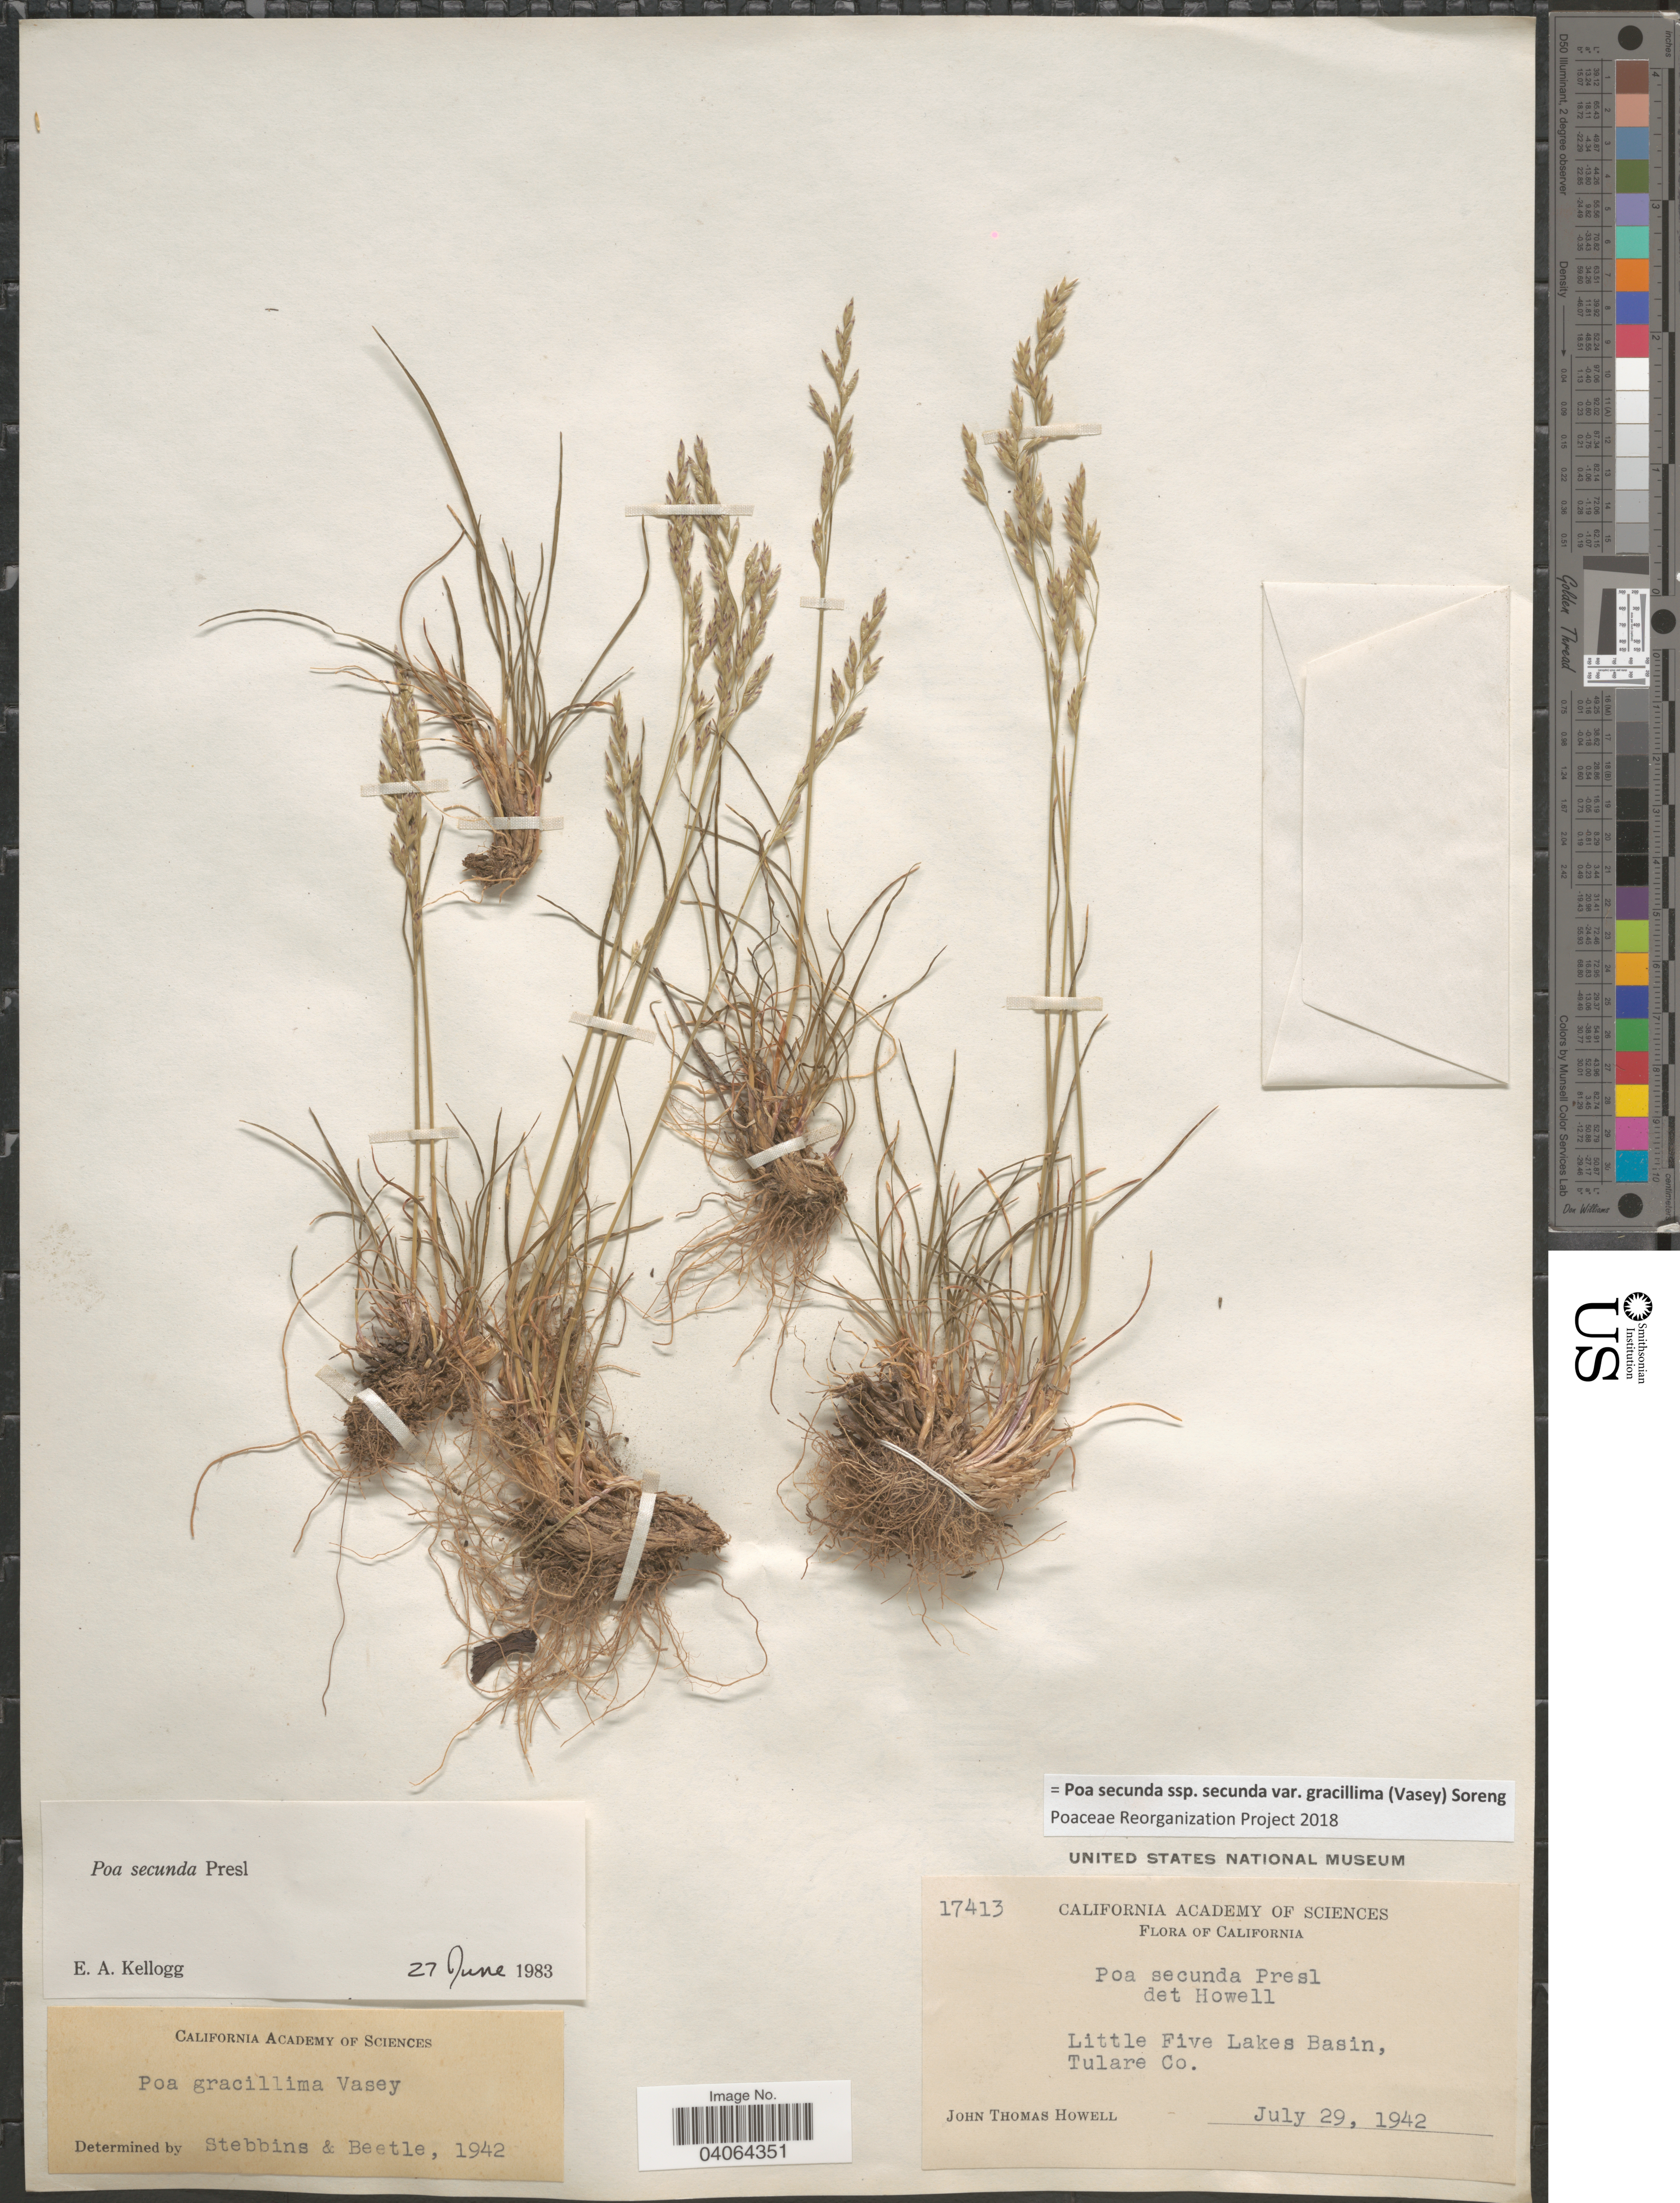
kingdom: Plantae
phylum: Tracheophyta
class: Liliopsida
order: Poales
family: Poaceae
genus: Poa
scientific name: Poa secunda subsp. secunda var. gracillima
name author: (Vasey) Soreng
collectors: J. T. Howell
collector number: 17413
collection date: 1942-07-29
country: United States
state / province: California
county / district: Tulare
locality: Little Five Lakes Basin, Tulare Co.